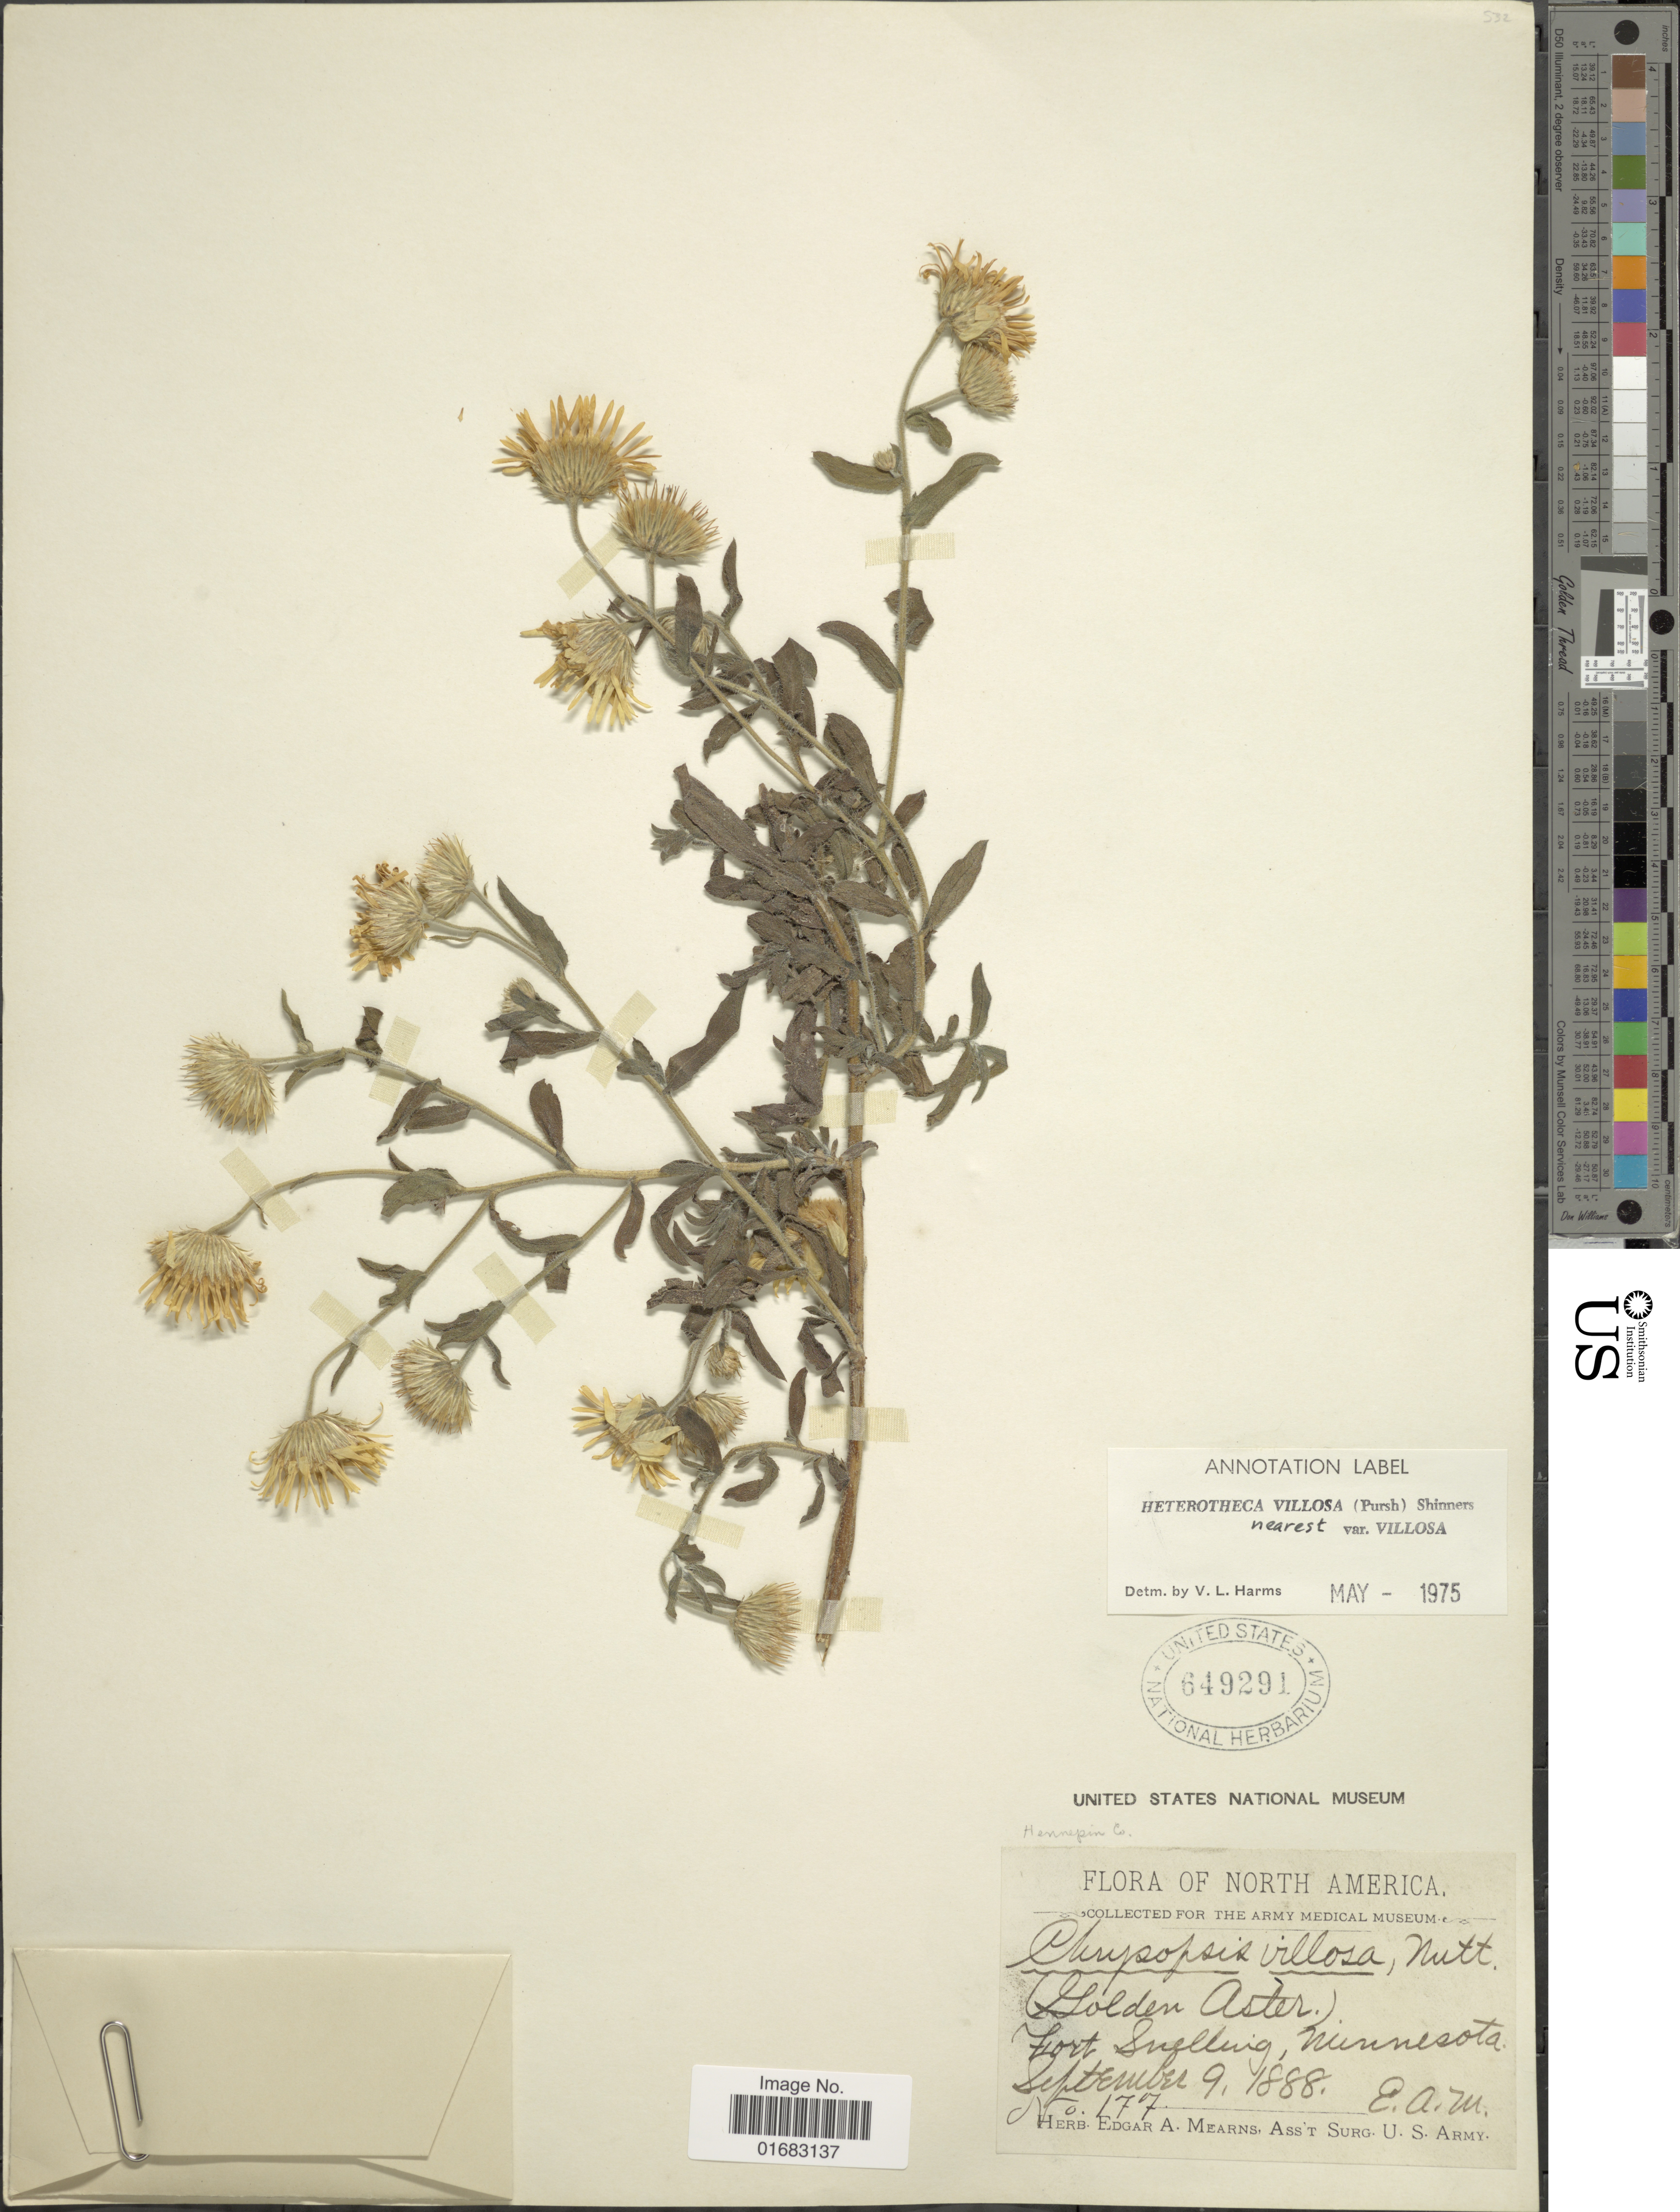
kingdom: Plantae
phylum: Tracheophyta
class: Magnoliopsida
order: Asterales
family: Asteraceae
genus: Heterotheca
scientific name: Heterotheca villosa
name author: (Pursh) Shinners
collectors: E. A. Mearns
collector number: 177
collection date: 1888-09-09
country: United States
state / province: Minnesota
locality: Fort Suelling, Minnesota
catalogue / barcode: US 649291